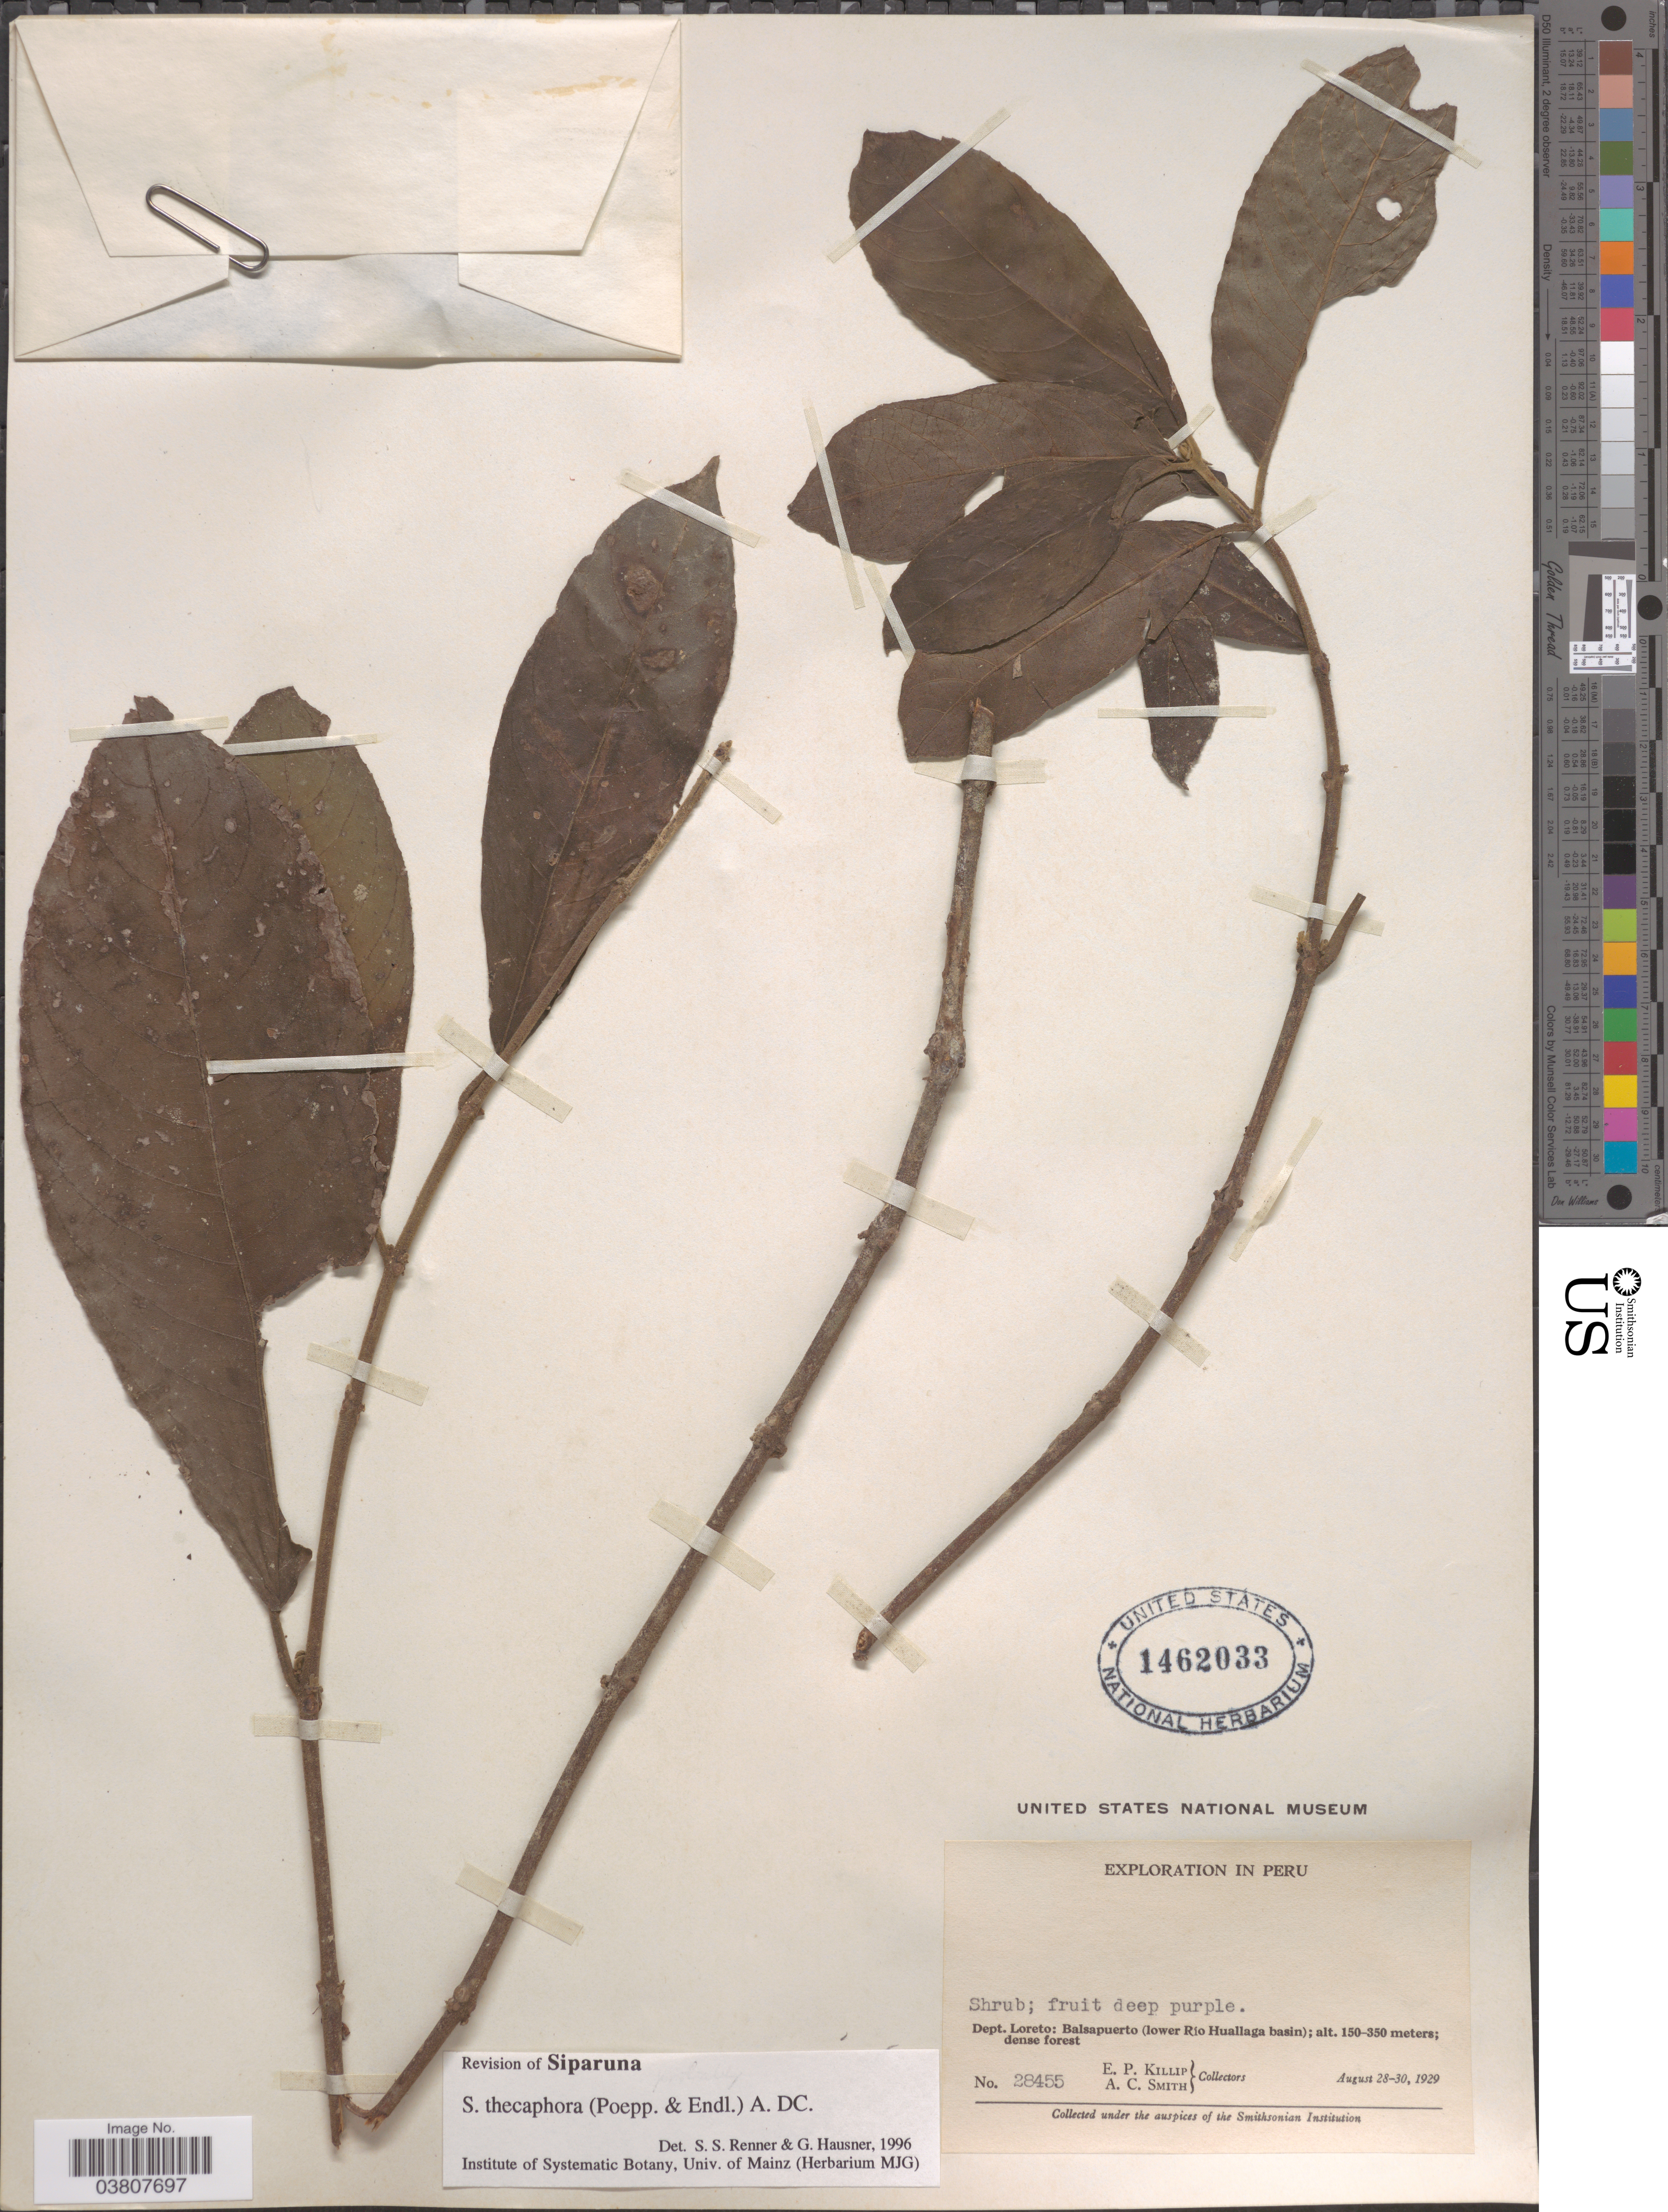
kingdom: Plantae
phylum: Tracheophyta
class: Magnoliopsida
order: Laurales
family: Siparunaceae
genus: Siparuna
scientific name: Siparuna thecaphora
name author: (Poepp. & Endl.) A. DC.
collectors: E. P. Killip & A. C. Smith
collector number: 28455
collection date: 1929-08-28/1929-08-30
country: Peru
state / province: Loreto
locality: Dept. Loreto: Blasapuerto (lower Río Huallaga basin).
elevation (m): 150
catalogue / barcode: US 1462033